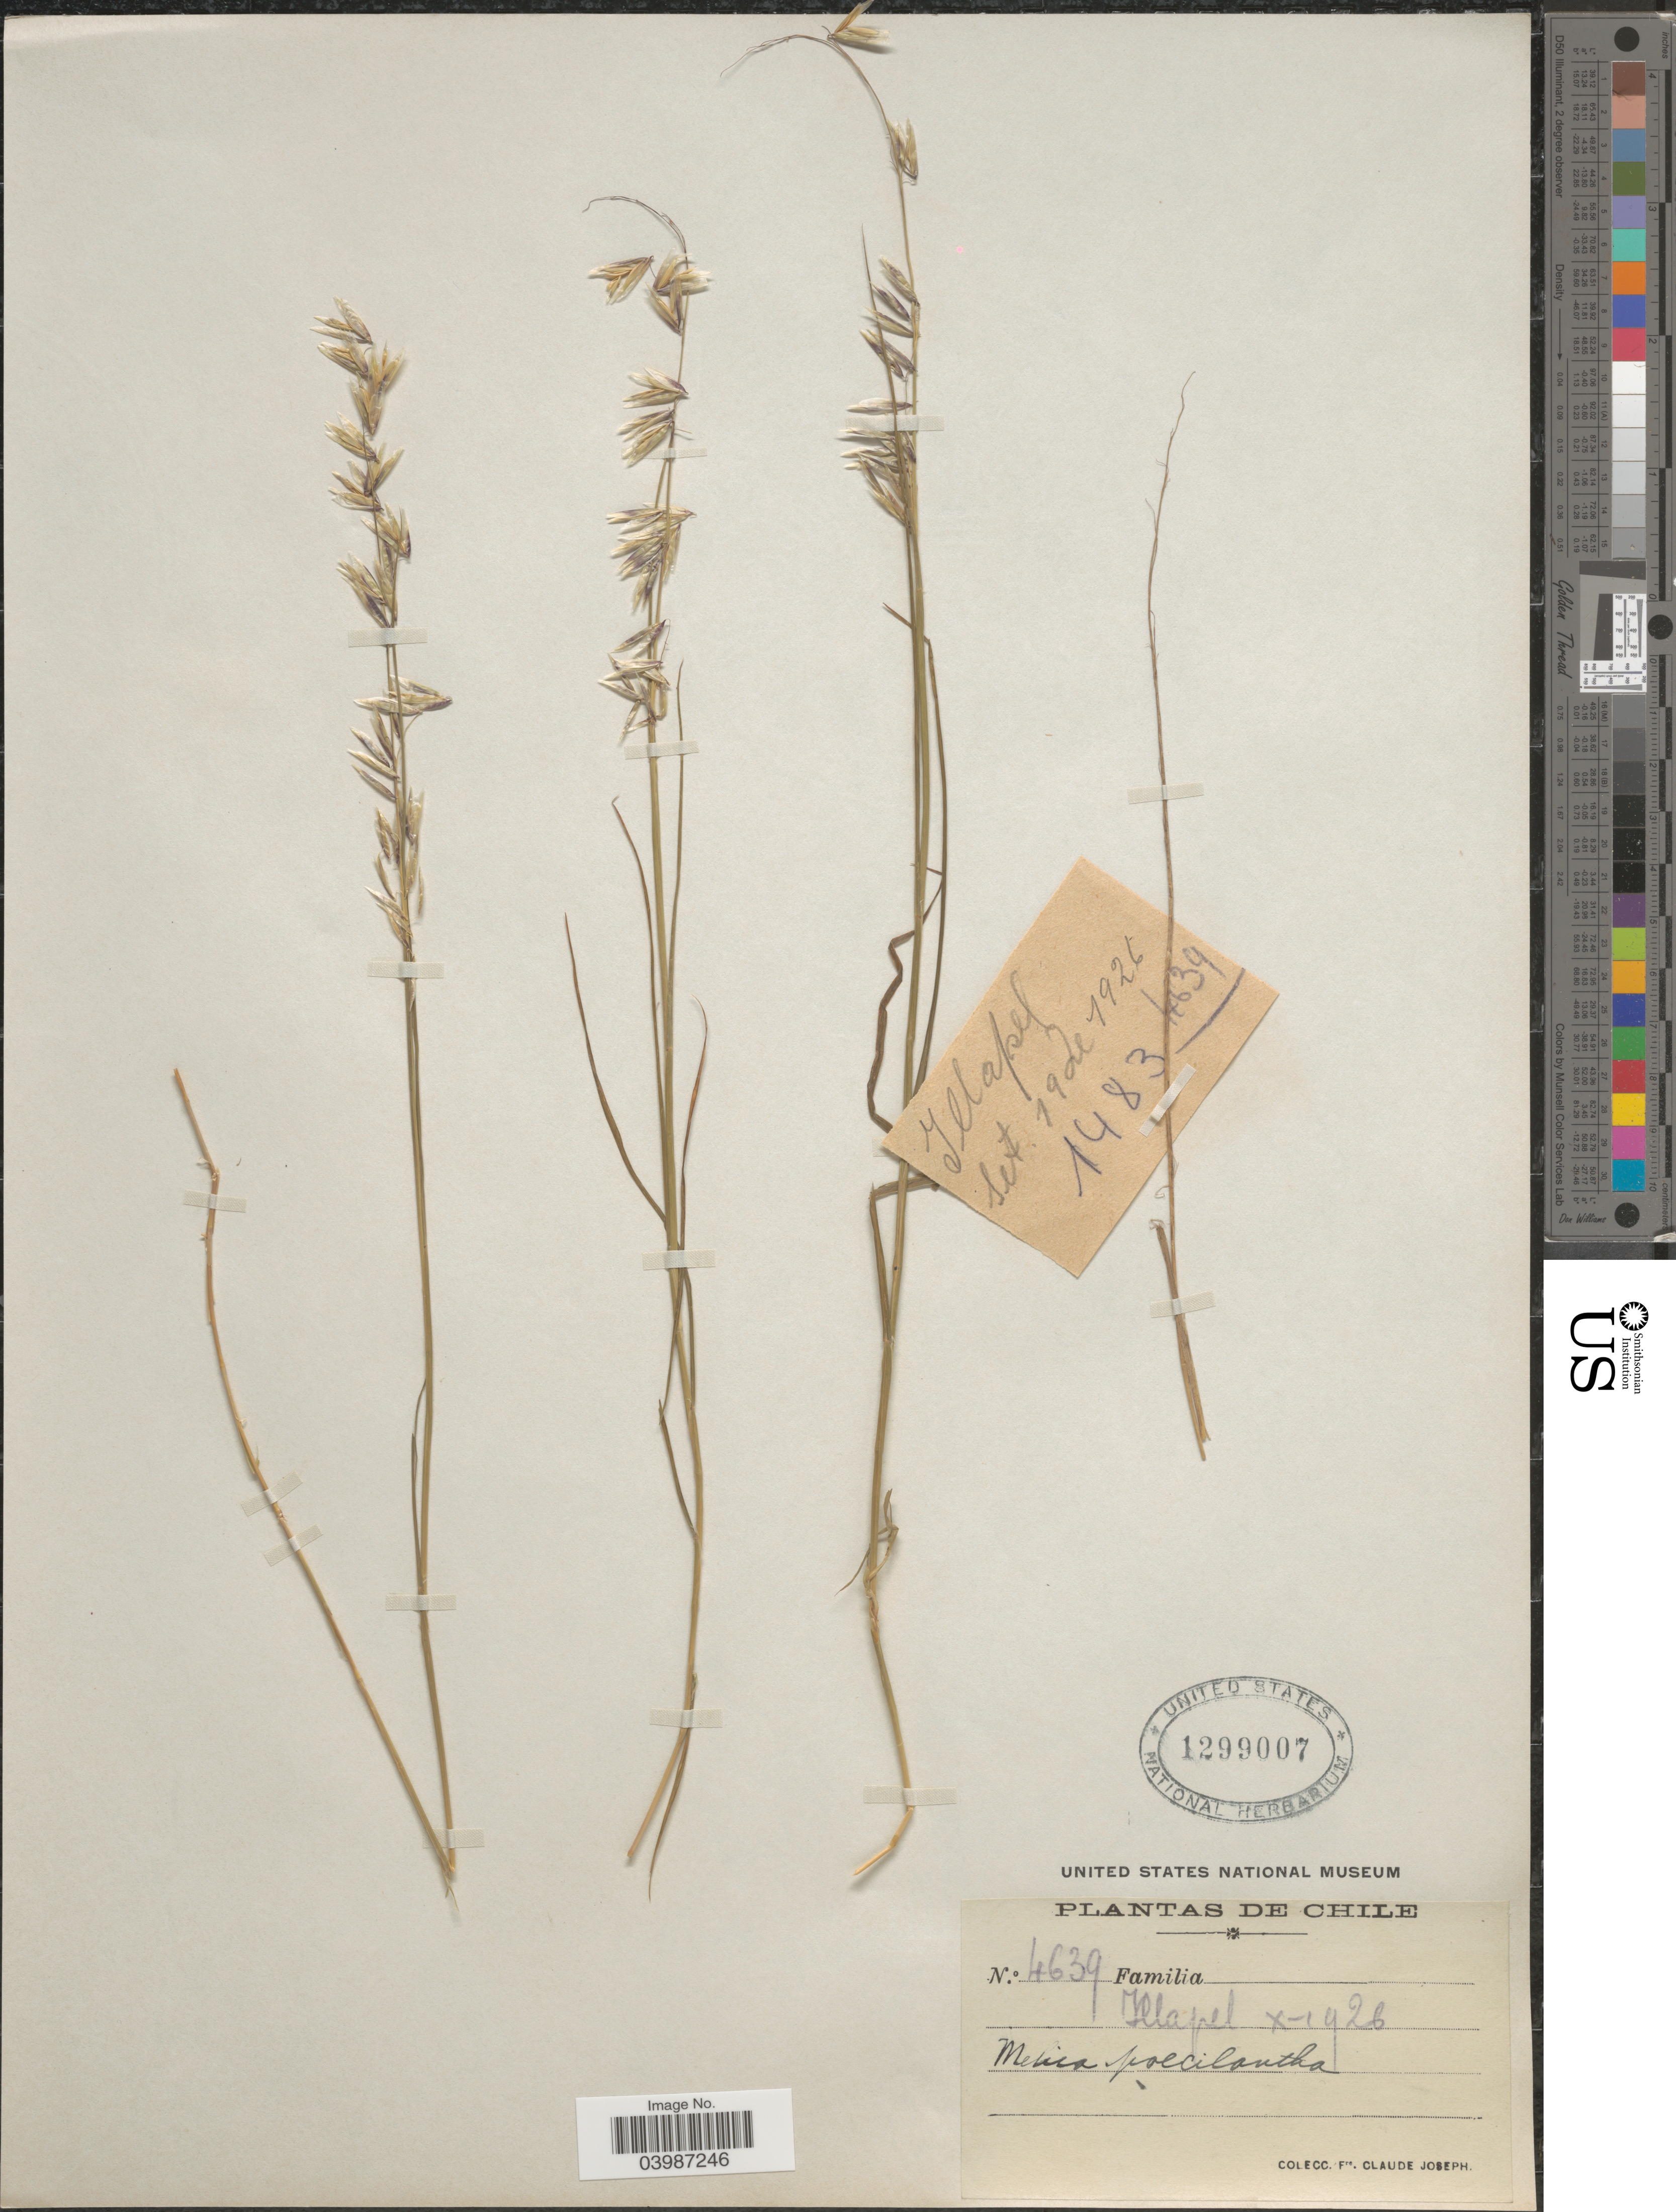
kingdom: Plantae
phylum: Tracheophyta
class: Liliopsida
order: Poales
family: Poaceae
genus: Melica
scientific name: Melica poecilantha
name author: É. Desv.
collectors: Bro. Claude-Joseph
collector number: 4639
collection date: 1926-10-19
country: Chile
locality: Illapel.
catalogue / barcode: US 1299007